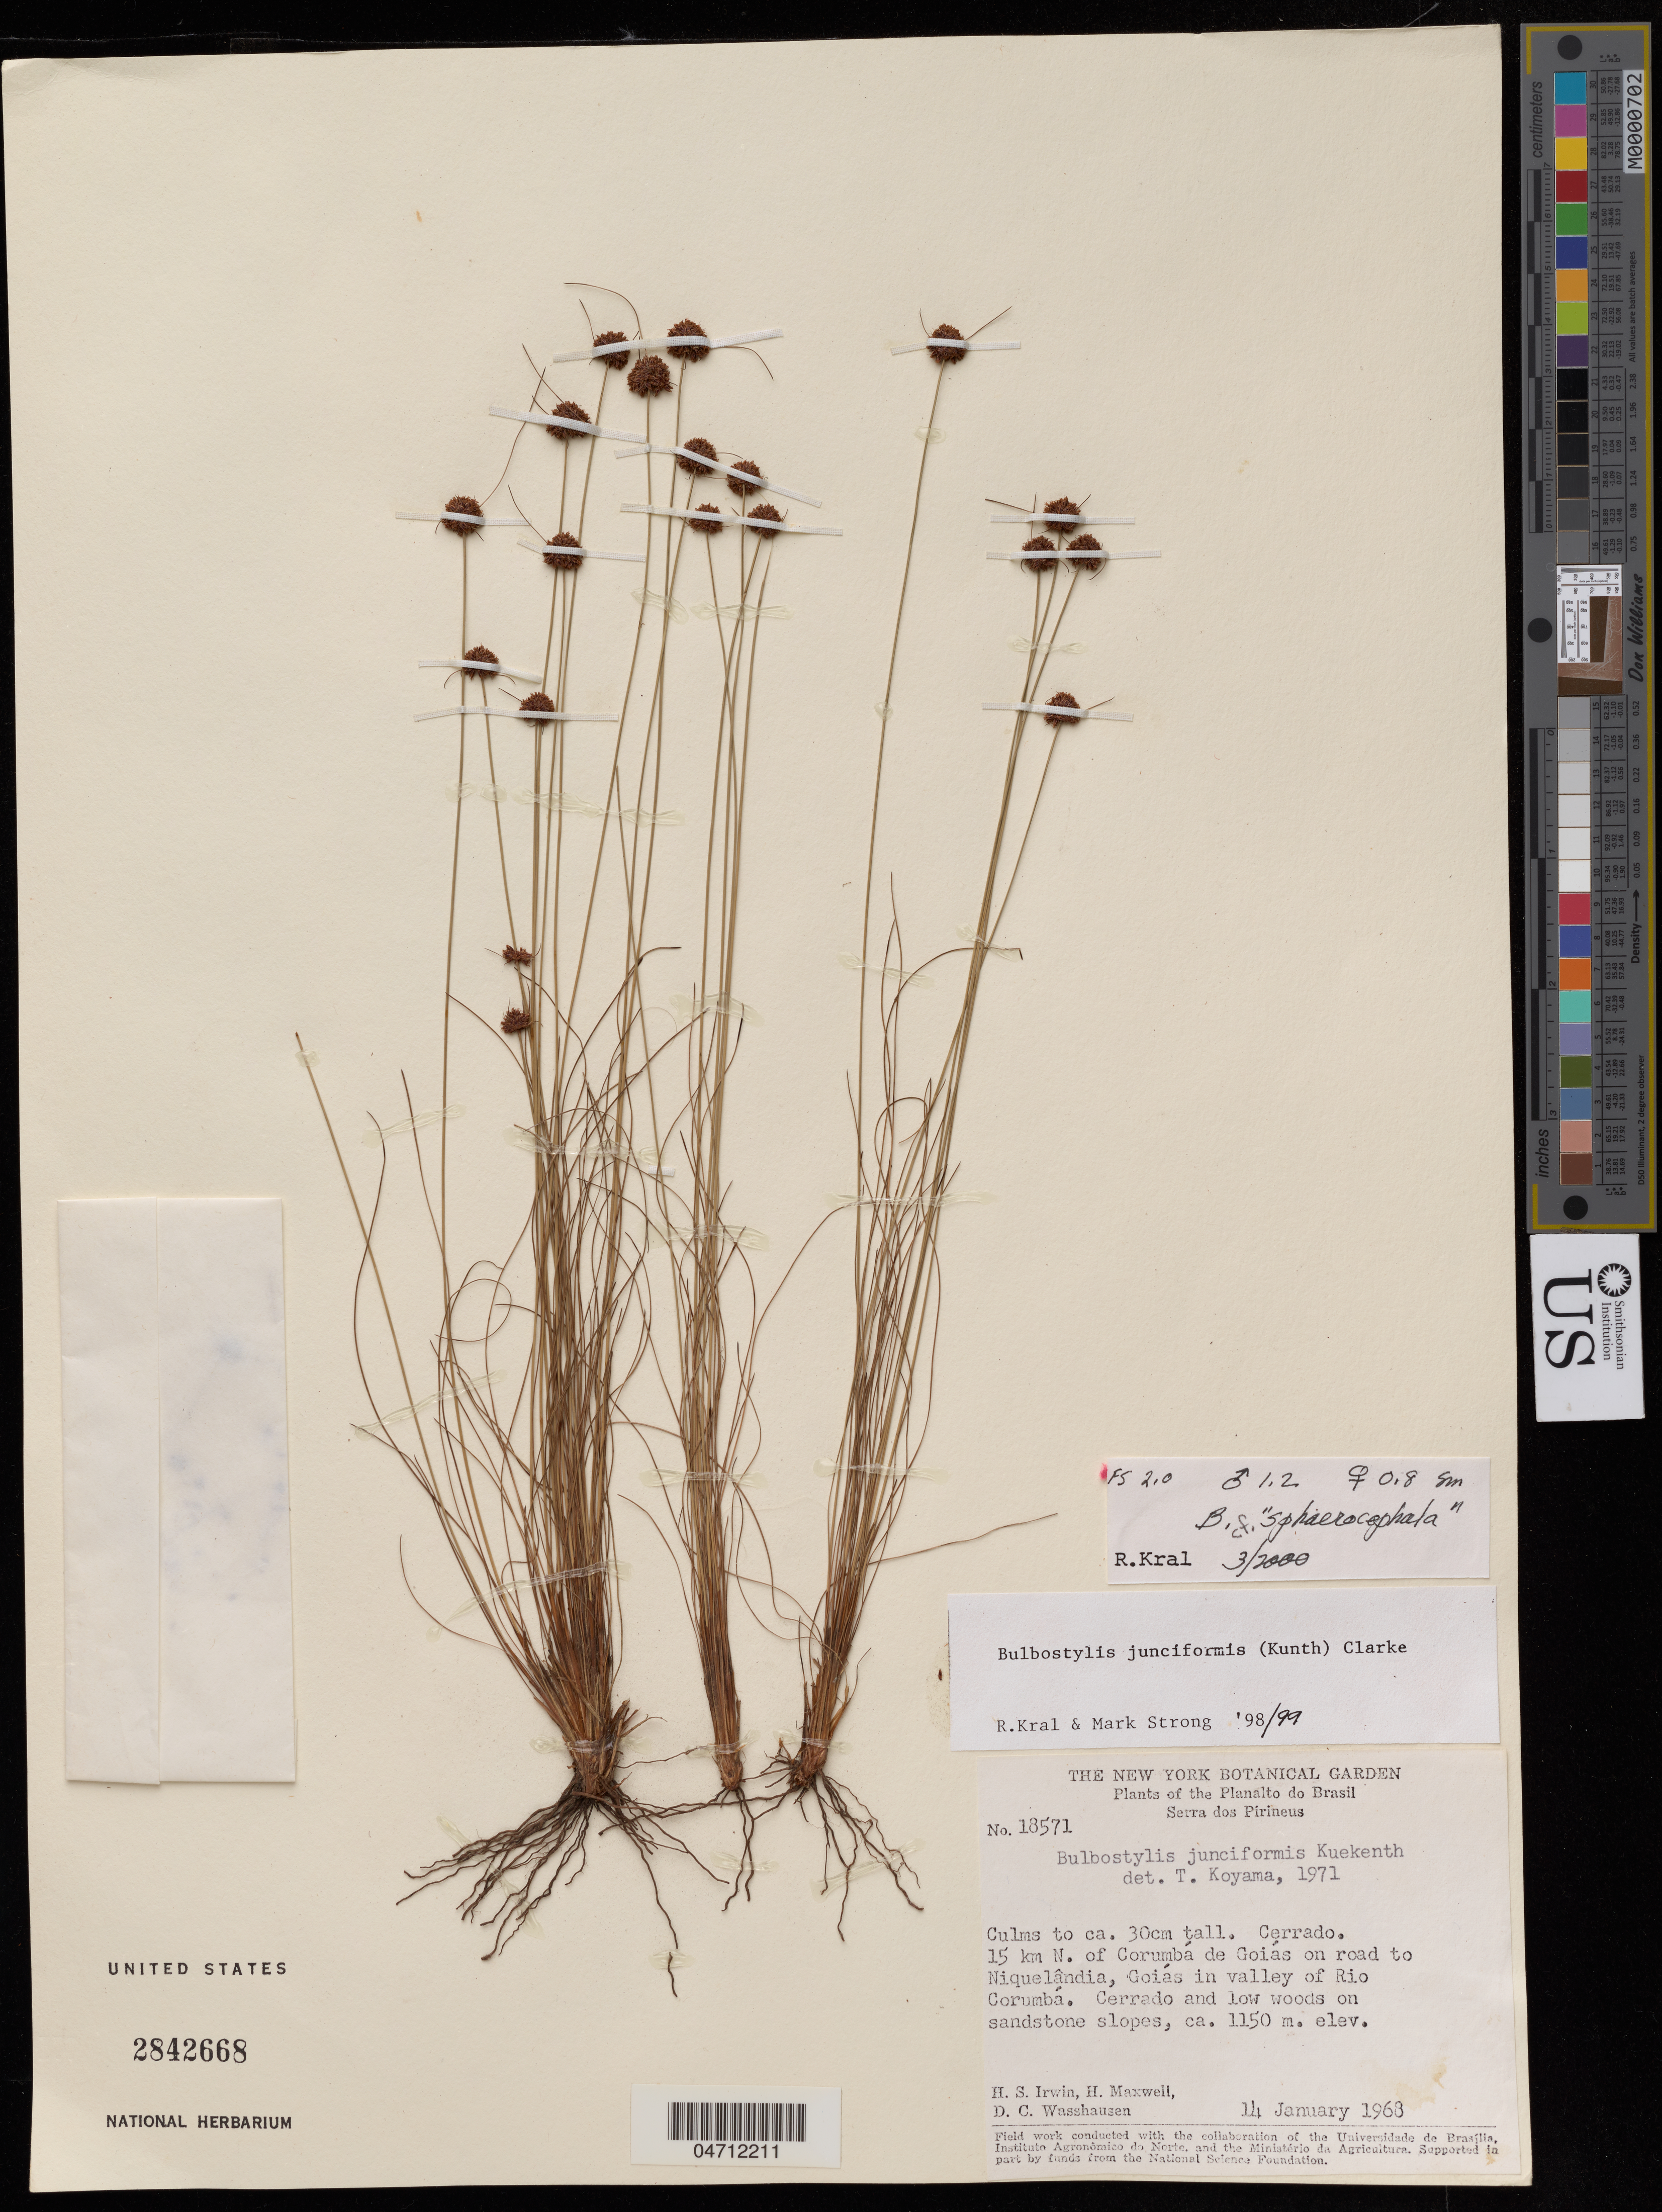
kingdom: Plantae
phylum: Tracheophyta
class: Liliopsida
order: Poales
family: Cyperaceae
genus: Bulbostylis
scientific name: Bulbostylis sphaerocephala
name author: (Boeckeler) Lindm.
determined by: Kral, Robert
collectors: H. Irwin, H. Maxwell & D. C. Wasshausen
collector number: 18571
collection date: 1968-01-14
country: Brazil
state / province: Goiás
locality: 15 km N. of Corumbá de Goiás on road to Niquelândia, Goiás in valley of Rio Corumbá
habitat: Cerrado and low woods on sandstone slopes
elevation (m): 1150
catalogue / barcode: US 2842668